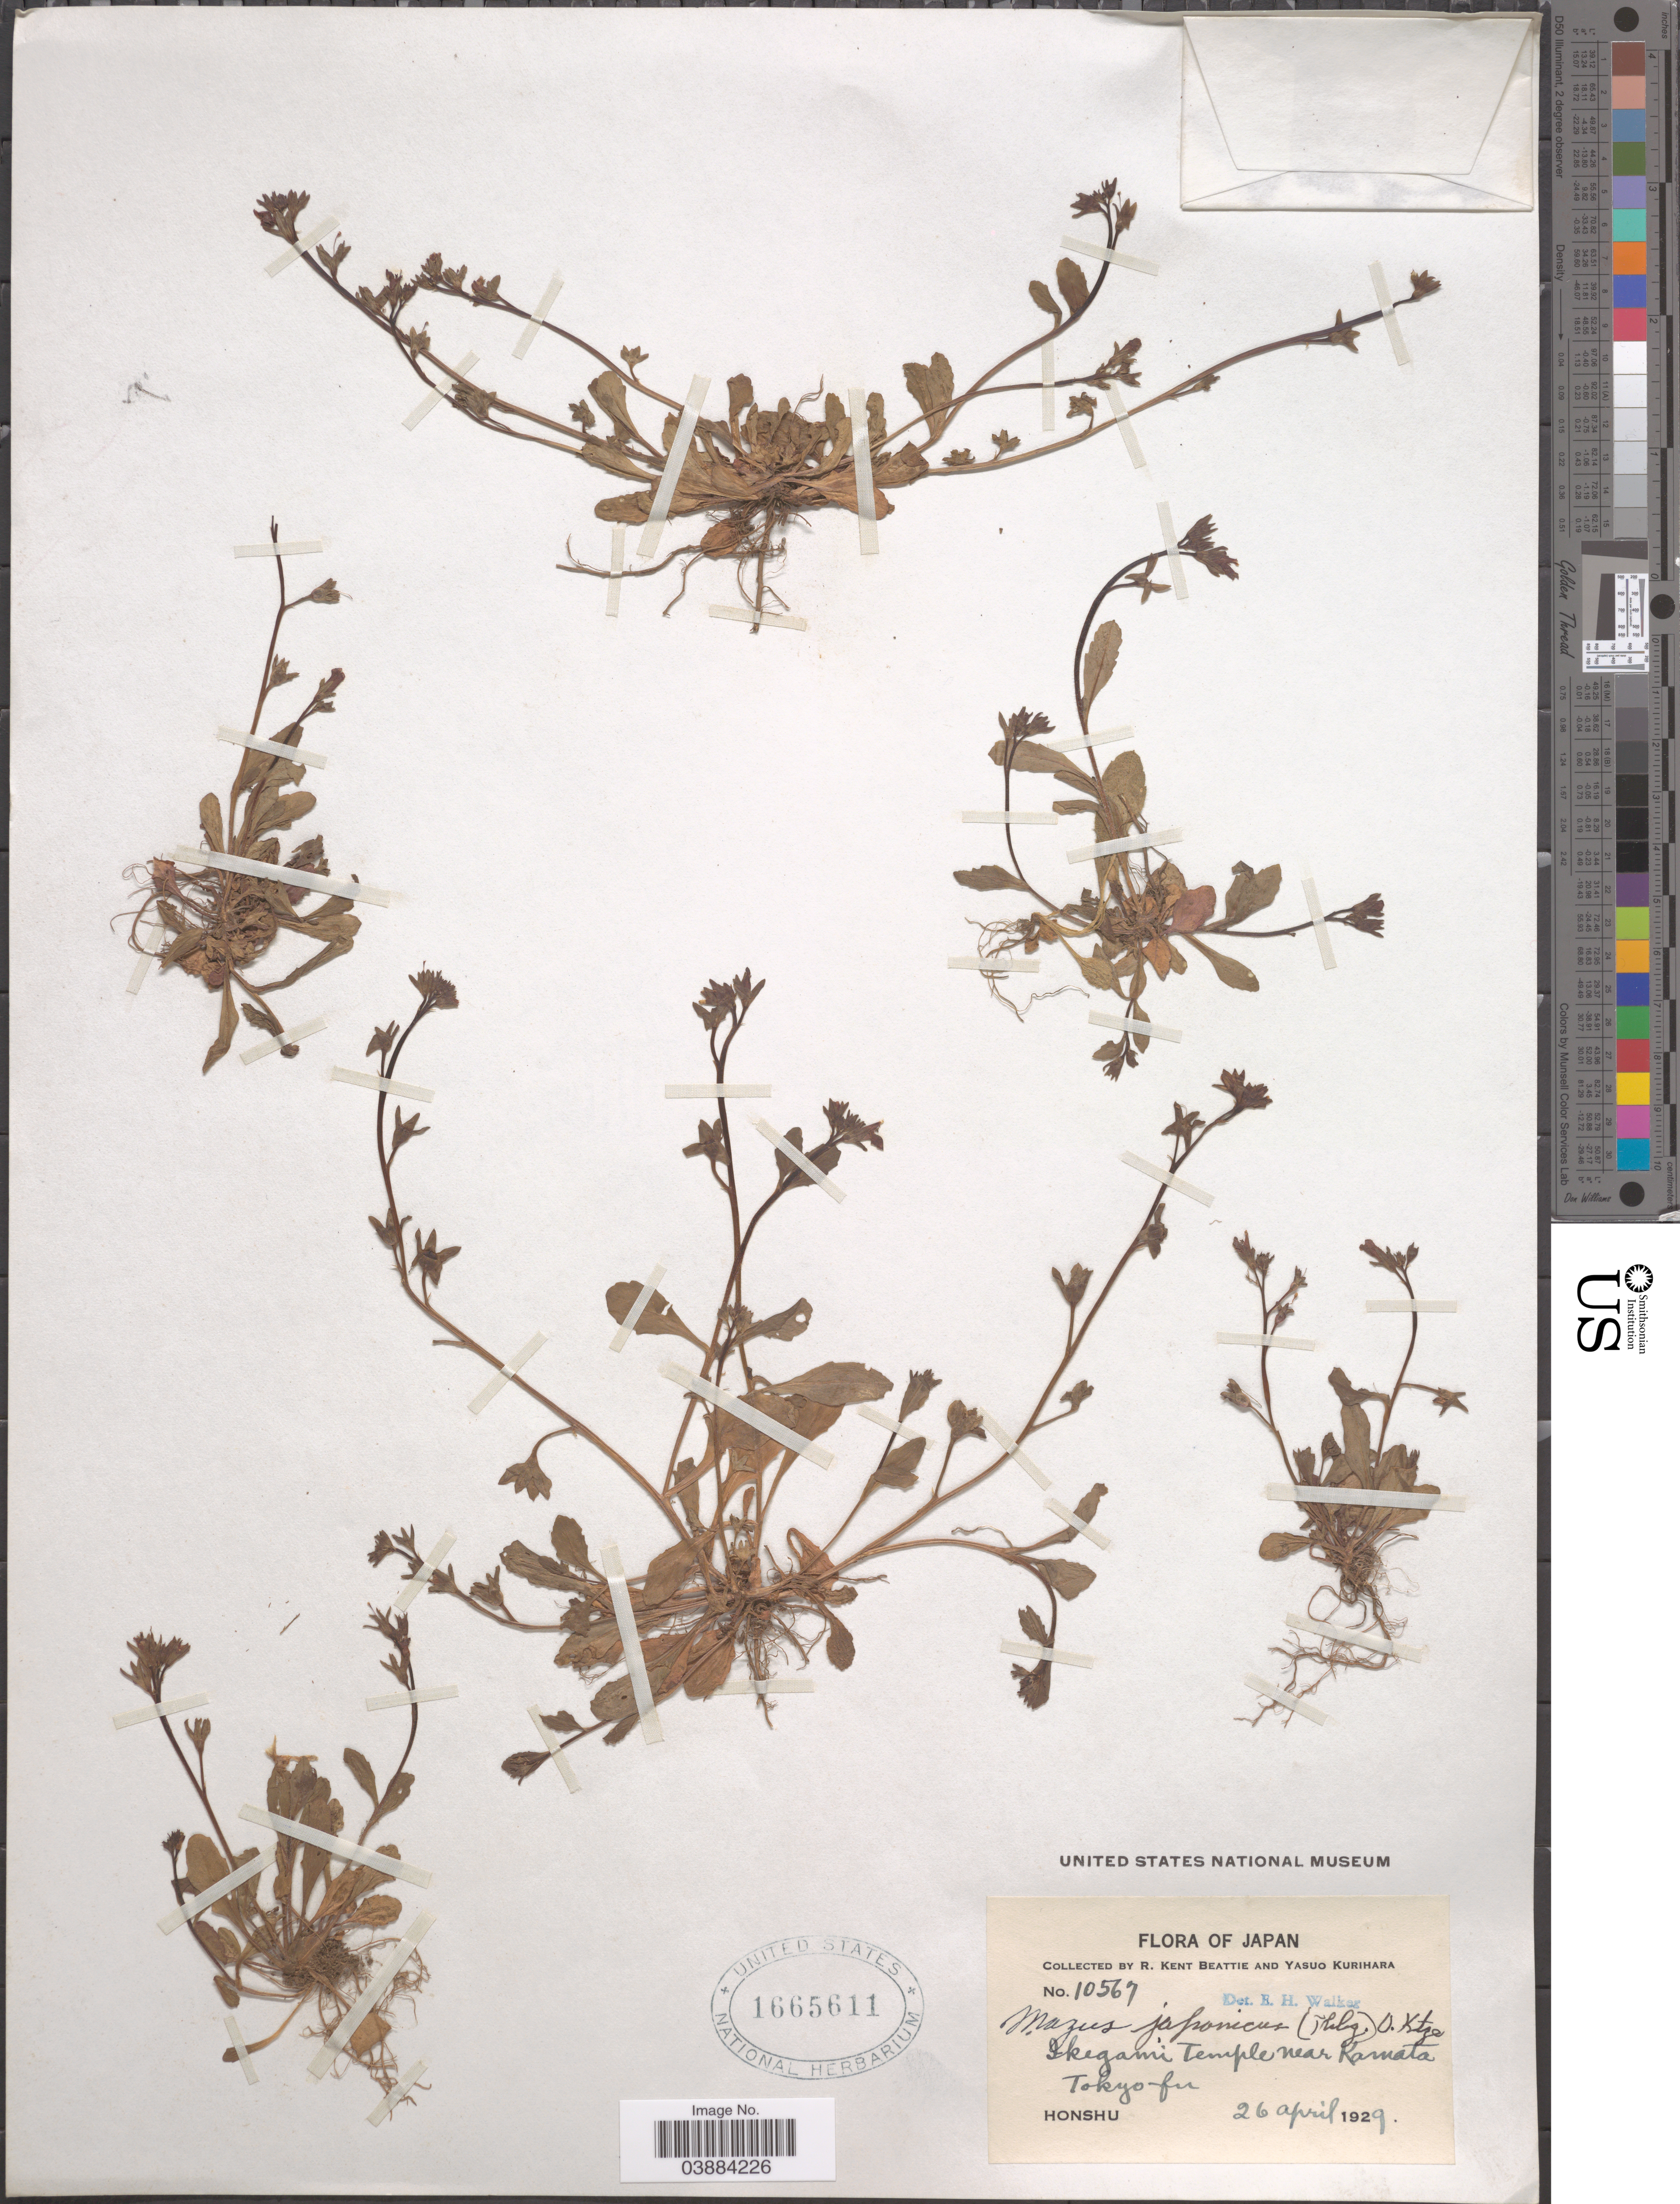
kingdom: Plantae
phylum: Tracheophyta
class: Magnoliopsida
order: Lamiales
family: Mazaceae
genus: Mazus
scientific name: Mazus pumilus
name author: (Burm. f.) Steenis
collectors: R. K. Beattie & Y. Kurihara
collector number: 10567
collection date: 1929-04-26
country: Japan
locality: Ikegami Temple near Kamata Tokyo-fu. Honshu.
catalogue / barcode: US 1665611